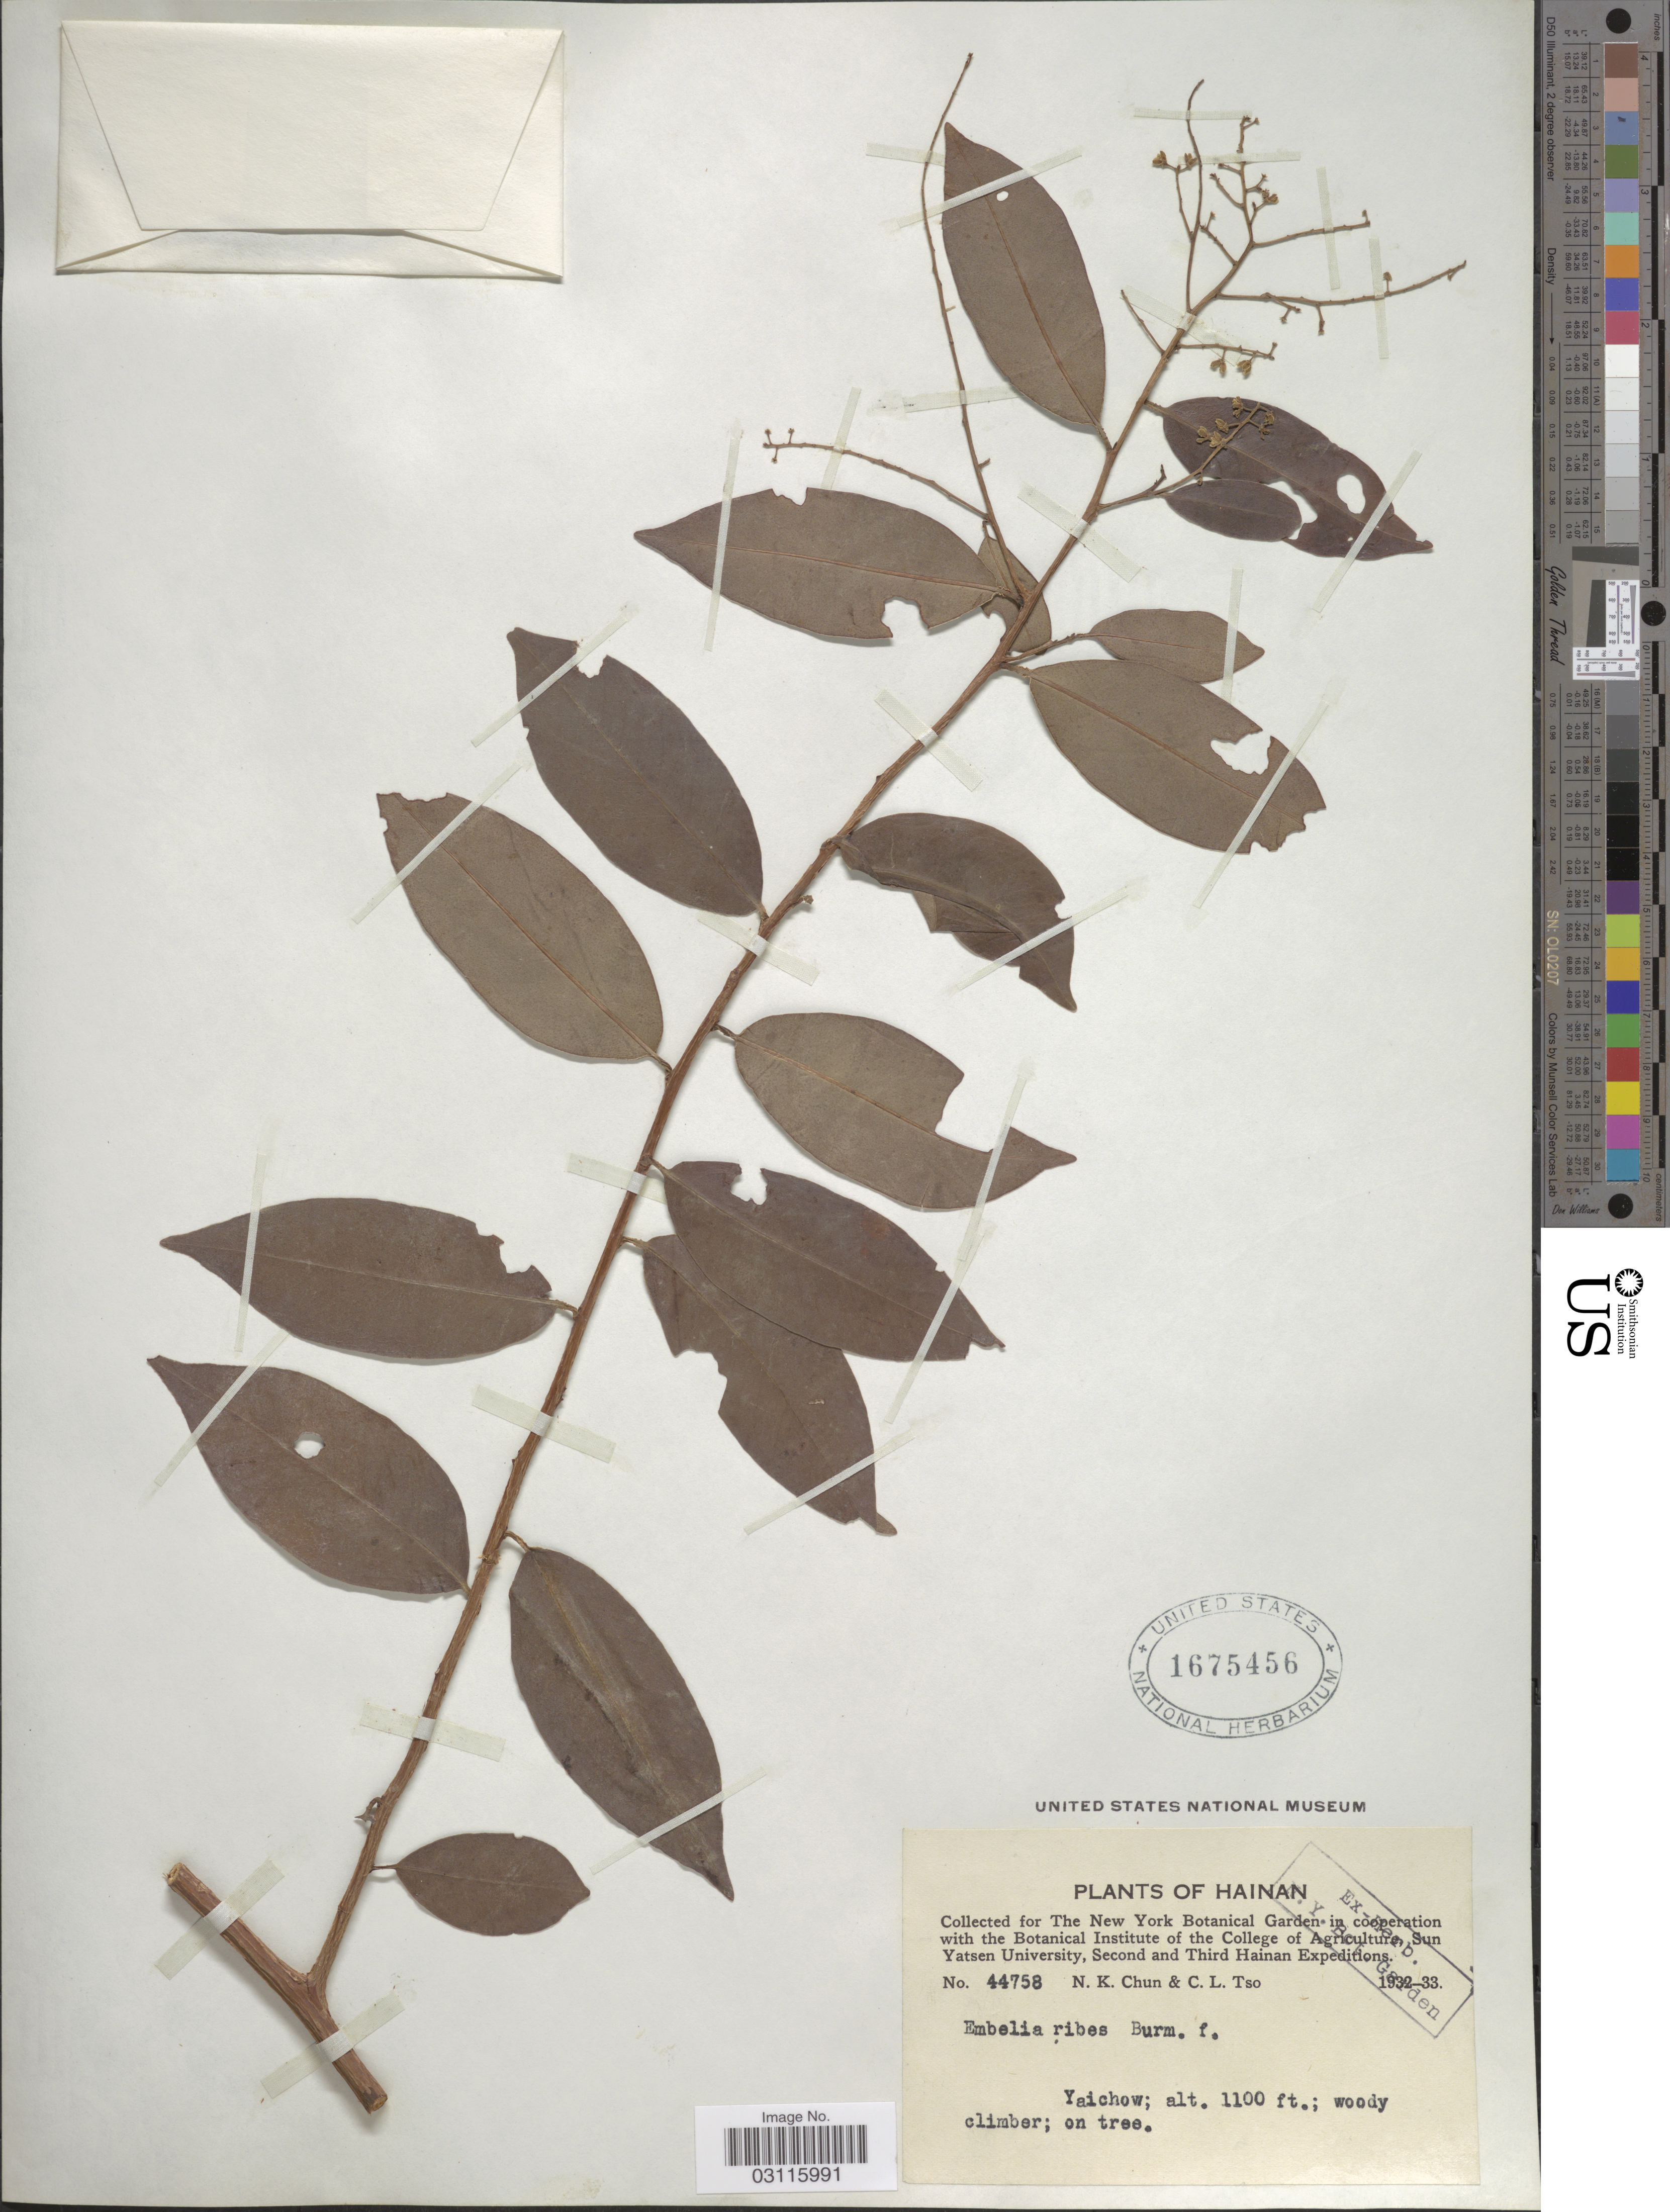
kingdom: Plantae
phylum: Tracheophyta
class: Magnoliopsida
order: Ericales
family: Primulaceae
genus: Embelia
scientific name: Embelia ribes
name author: Burm. f.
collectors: N. K. Chun & C. Tso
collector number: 44758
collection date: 1932/1933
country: China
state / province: Hainan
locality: Yaichow.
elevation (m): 335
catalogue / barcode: US 1675456